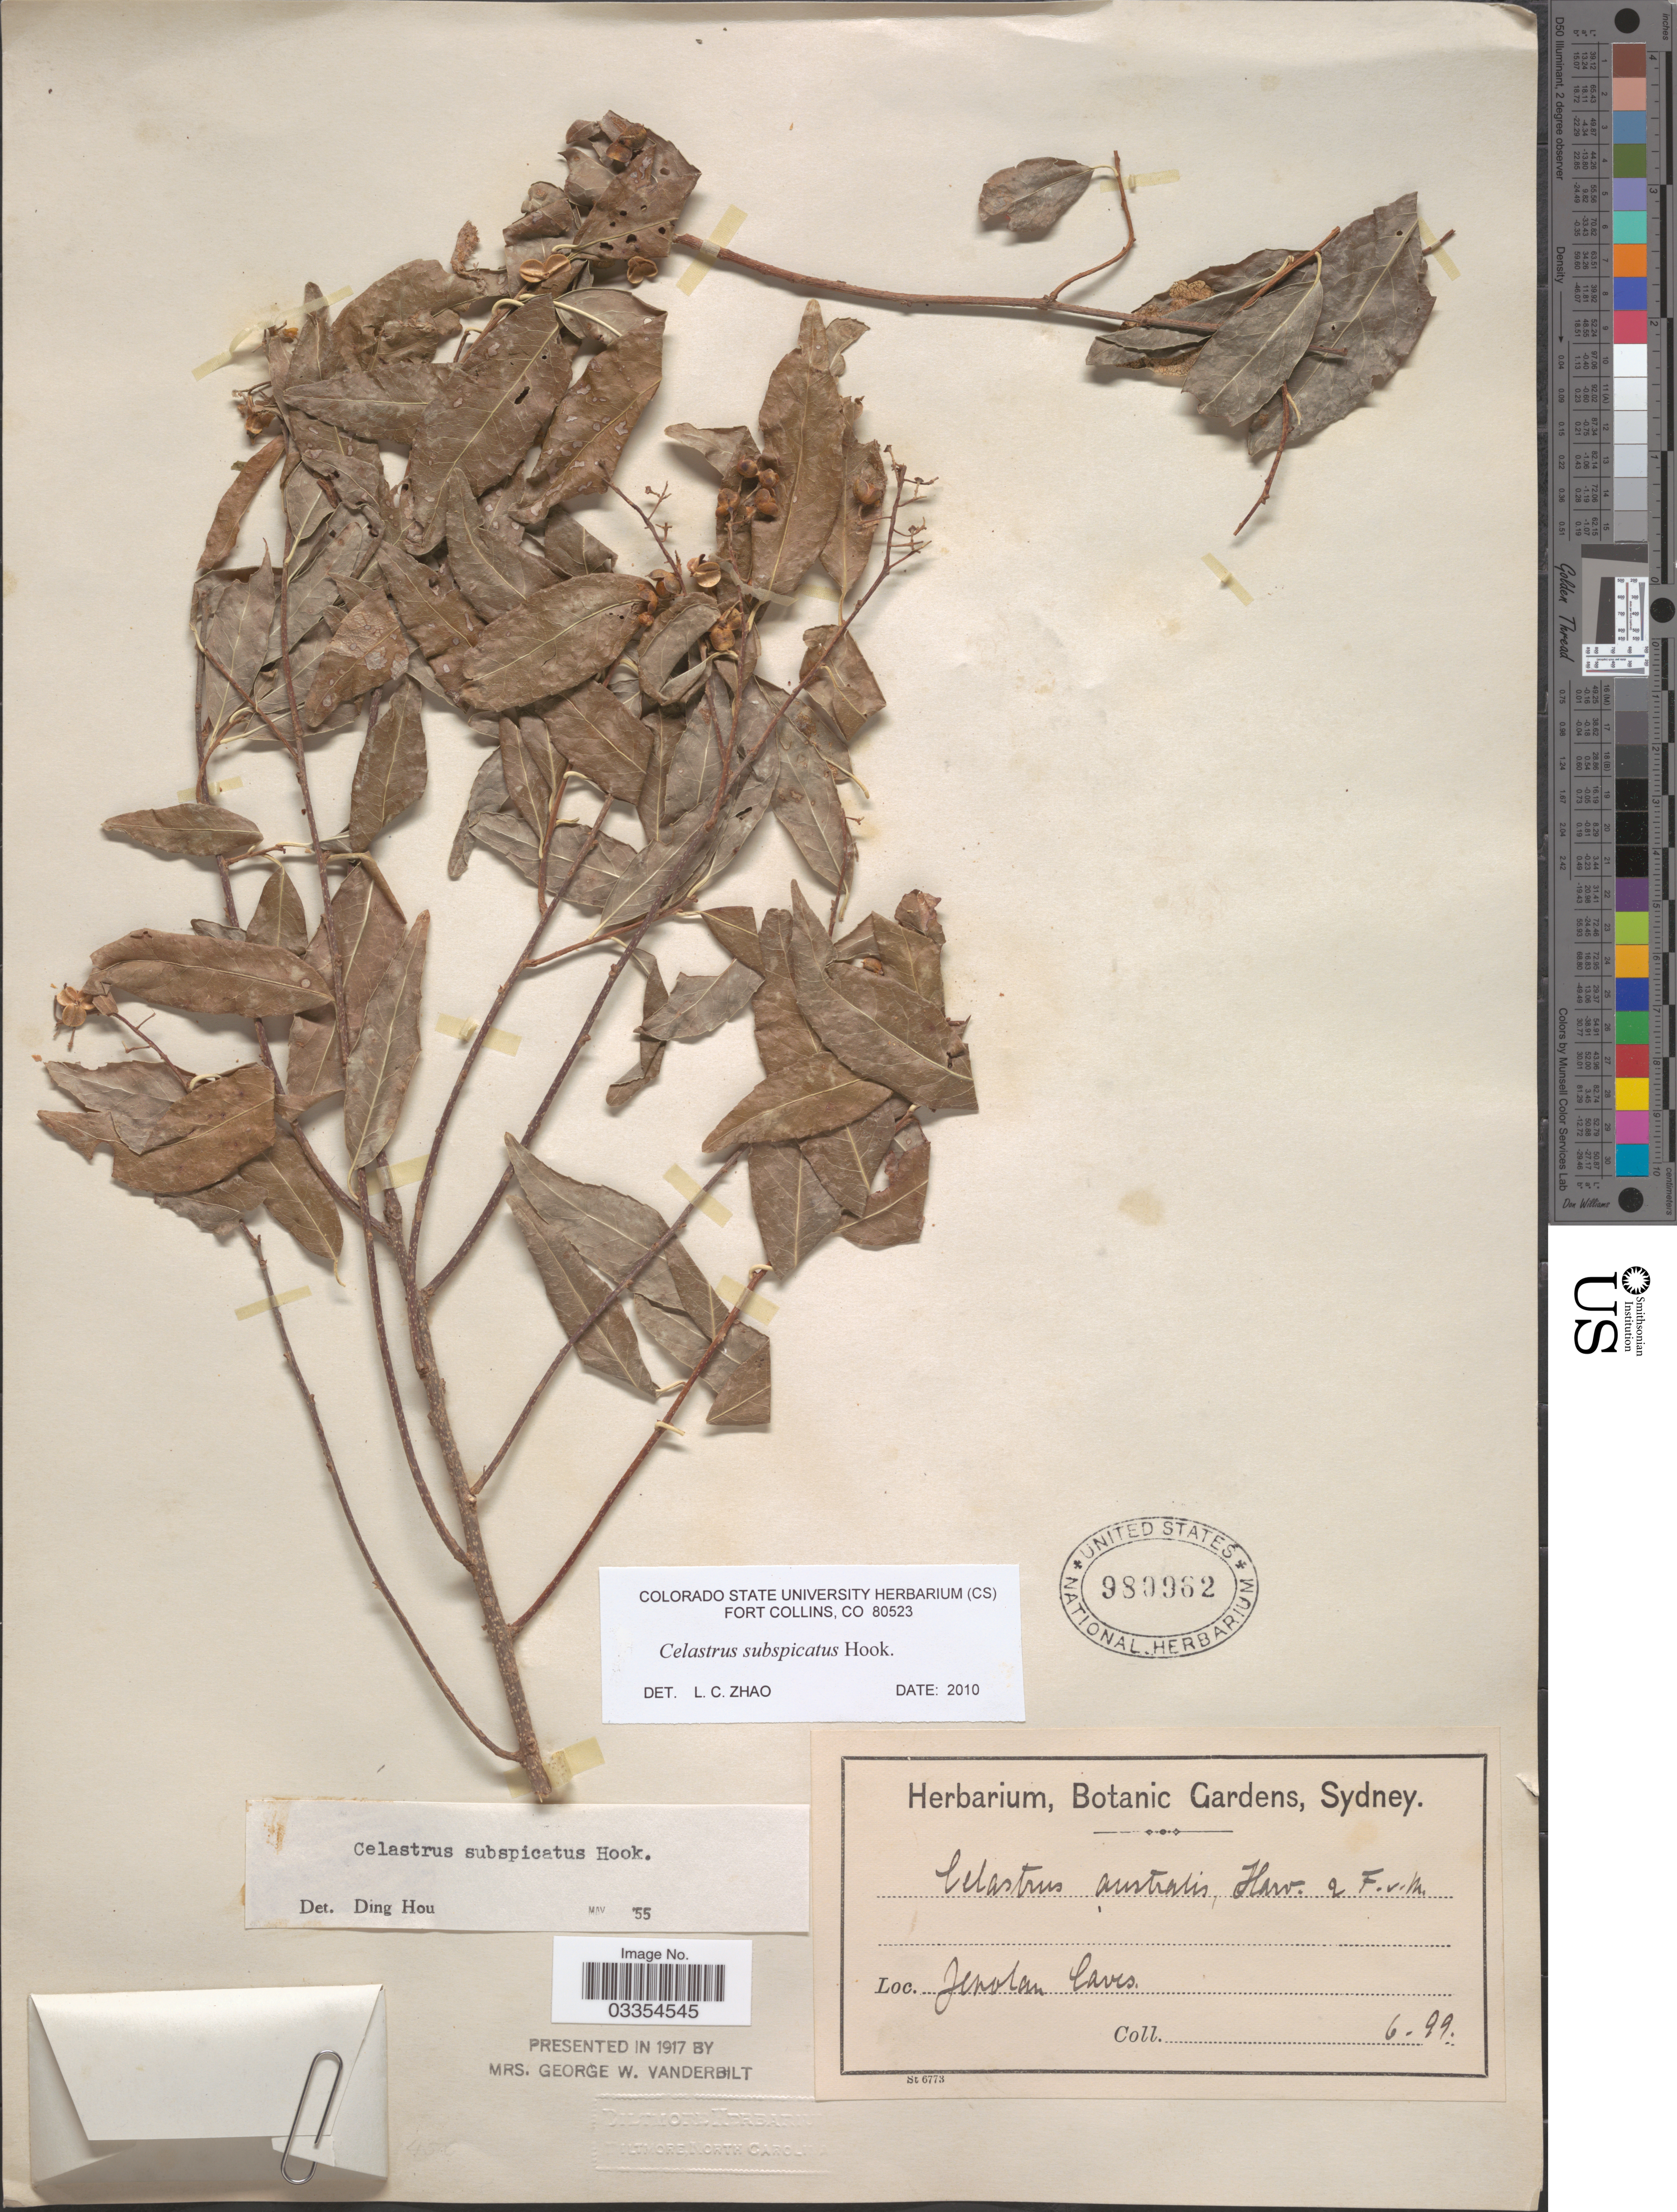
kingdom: Plantae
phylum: Tracheophyta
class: Magnoliopsida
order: Celastrales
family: Celastraceae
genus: Celastrus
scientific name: Celastrus subspicatus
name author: Hook.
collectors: ex Herb. Bot. Gard. Sydney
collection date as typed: Transcribed d/m/y: /6/99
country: Australia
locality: Jenolan Caves.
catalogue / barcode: US 980962